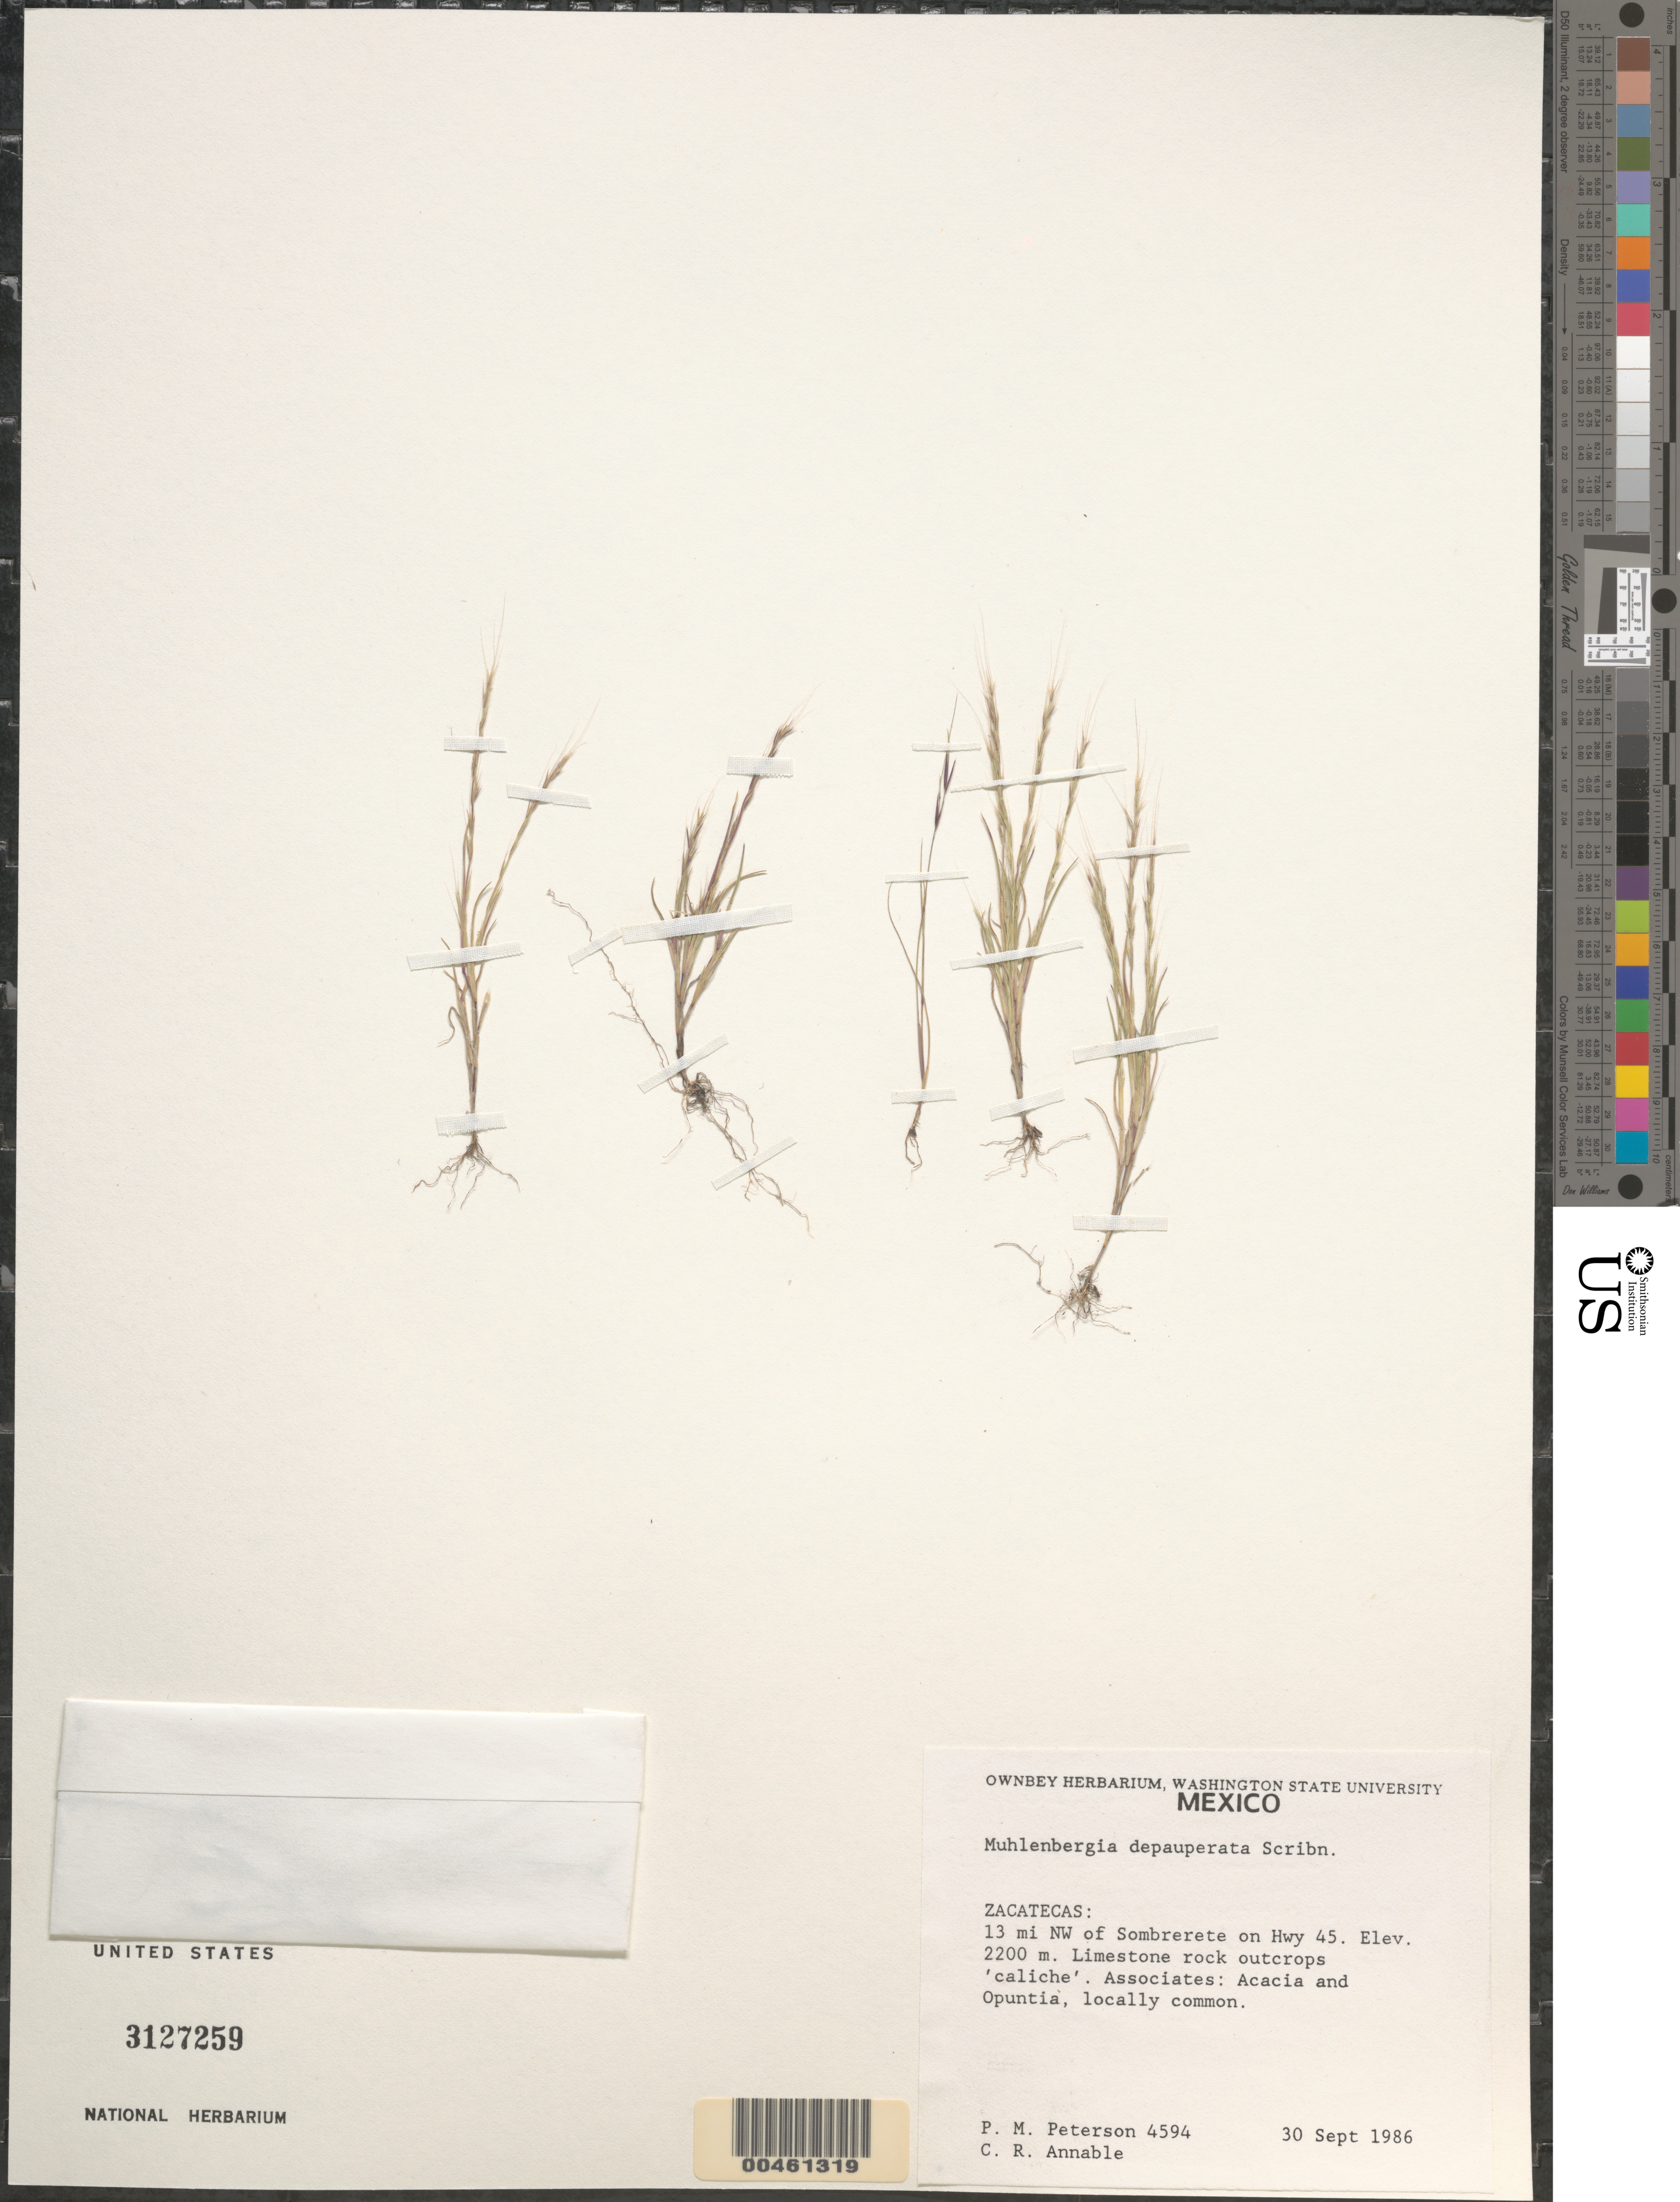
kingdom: Plantae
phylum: Tracheophyta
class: Liliopsida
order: Poales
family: Poaceae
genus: Muhlenbergia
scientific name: Muhlenbergia depauperata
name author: Scribn.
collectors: P. M. Peterson & C. R. Annable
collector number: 04594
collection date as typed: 30 Sep 1986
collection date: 1986-09-30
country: Mexico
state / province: Zacatecas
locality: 13.0 miles NW of Sombrerete on Hwy 45.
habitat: Limestone rock outcrops "caliche". Associated with Acacia and Opuntia.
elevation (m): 2200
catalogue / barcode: US 3127259